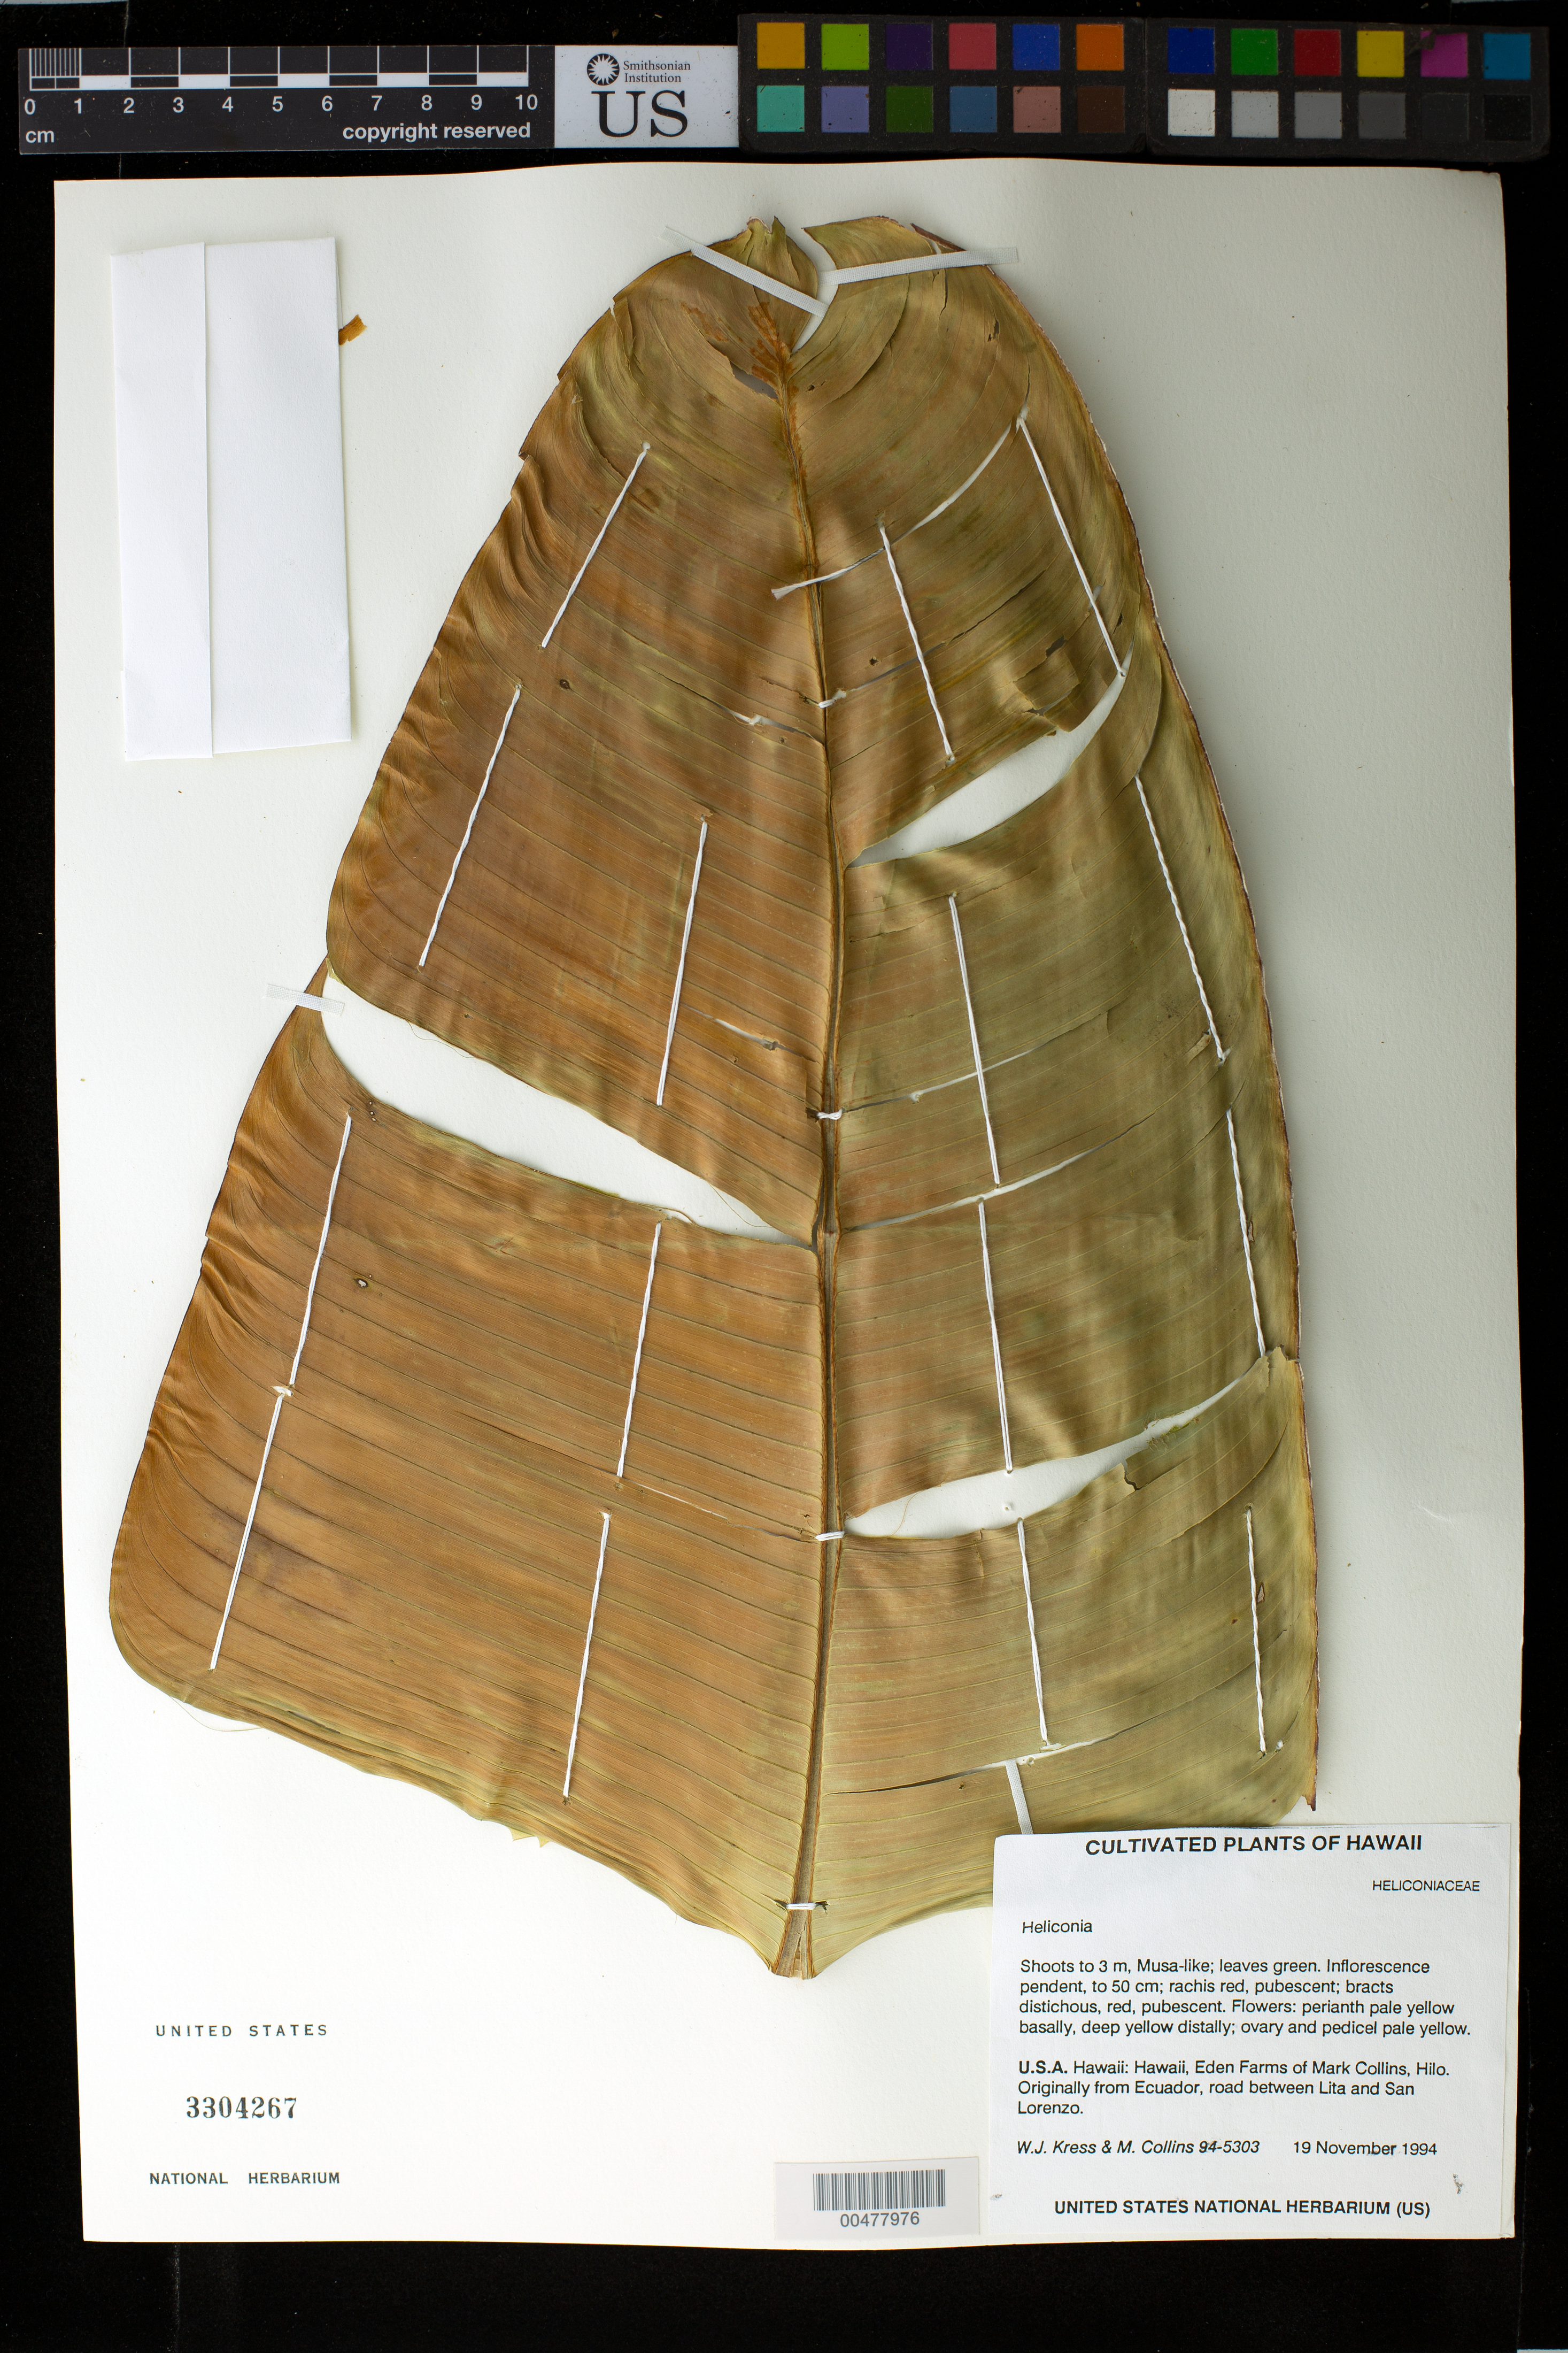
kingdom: Plantae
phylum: Tracheophyta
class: Liliopsida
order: Zingiberales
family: Heliconiaceae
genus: Heliconia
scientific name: Heliconia sp.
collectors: W. J. Kress & M. Collins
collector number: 945303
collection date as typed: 19 Nov 1994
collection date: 1994-11-19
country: United States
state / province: Hawaii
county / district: Hawaii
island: Hawaii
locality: Eden Farms of Mark Collins, Hilo, originally from Ecuador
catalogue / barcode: US 3304267